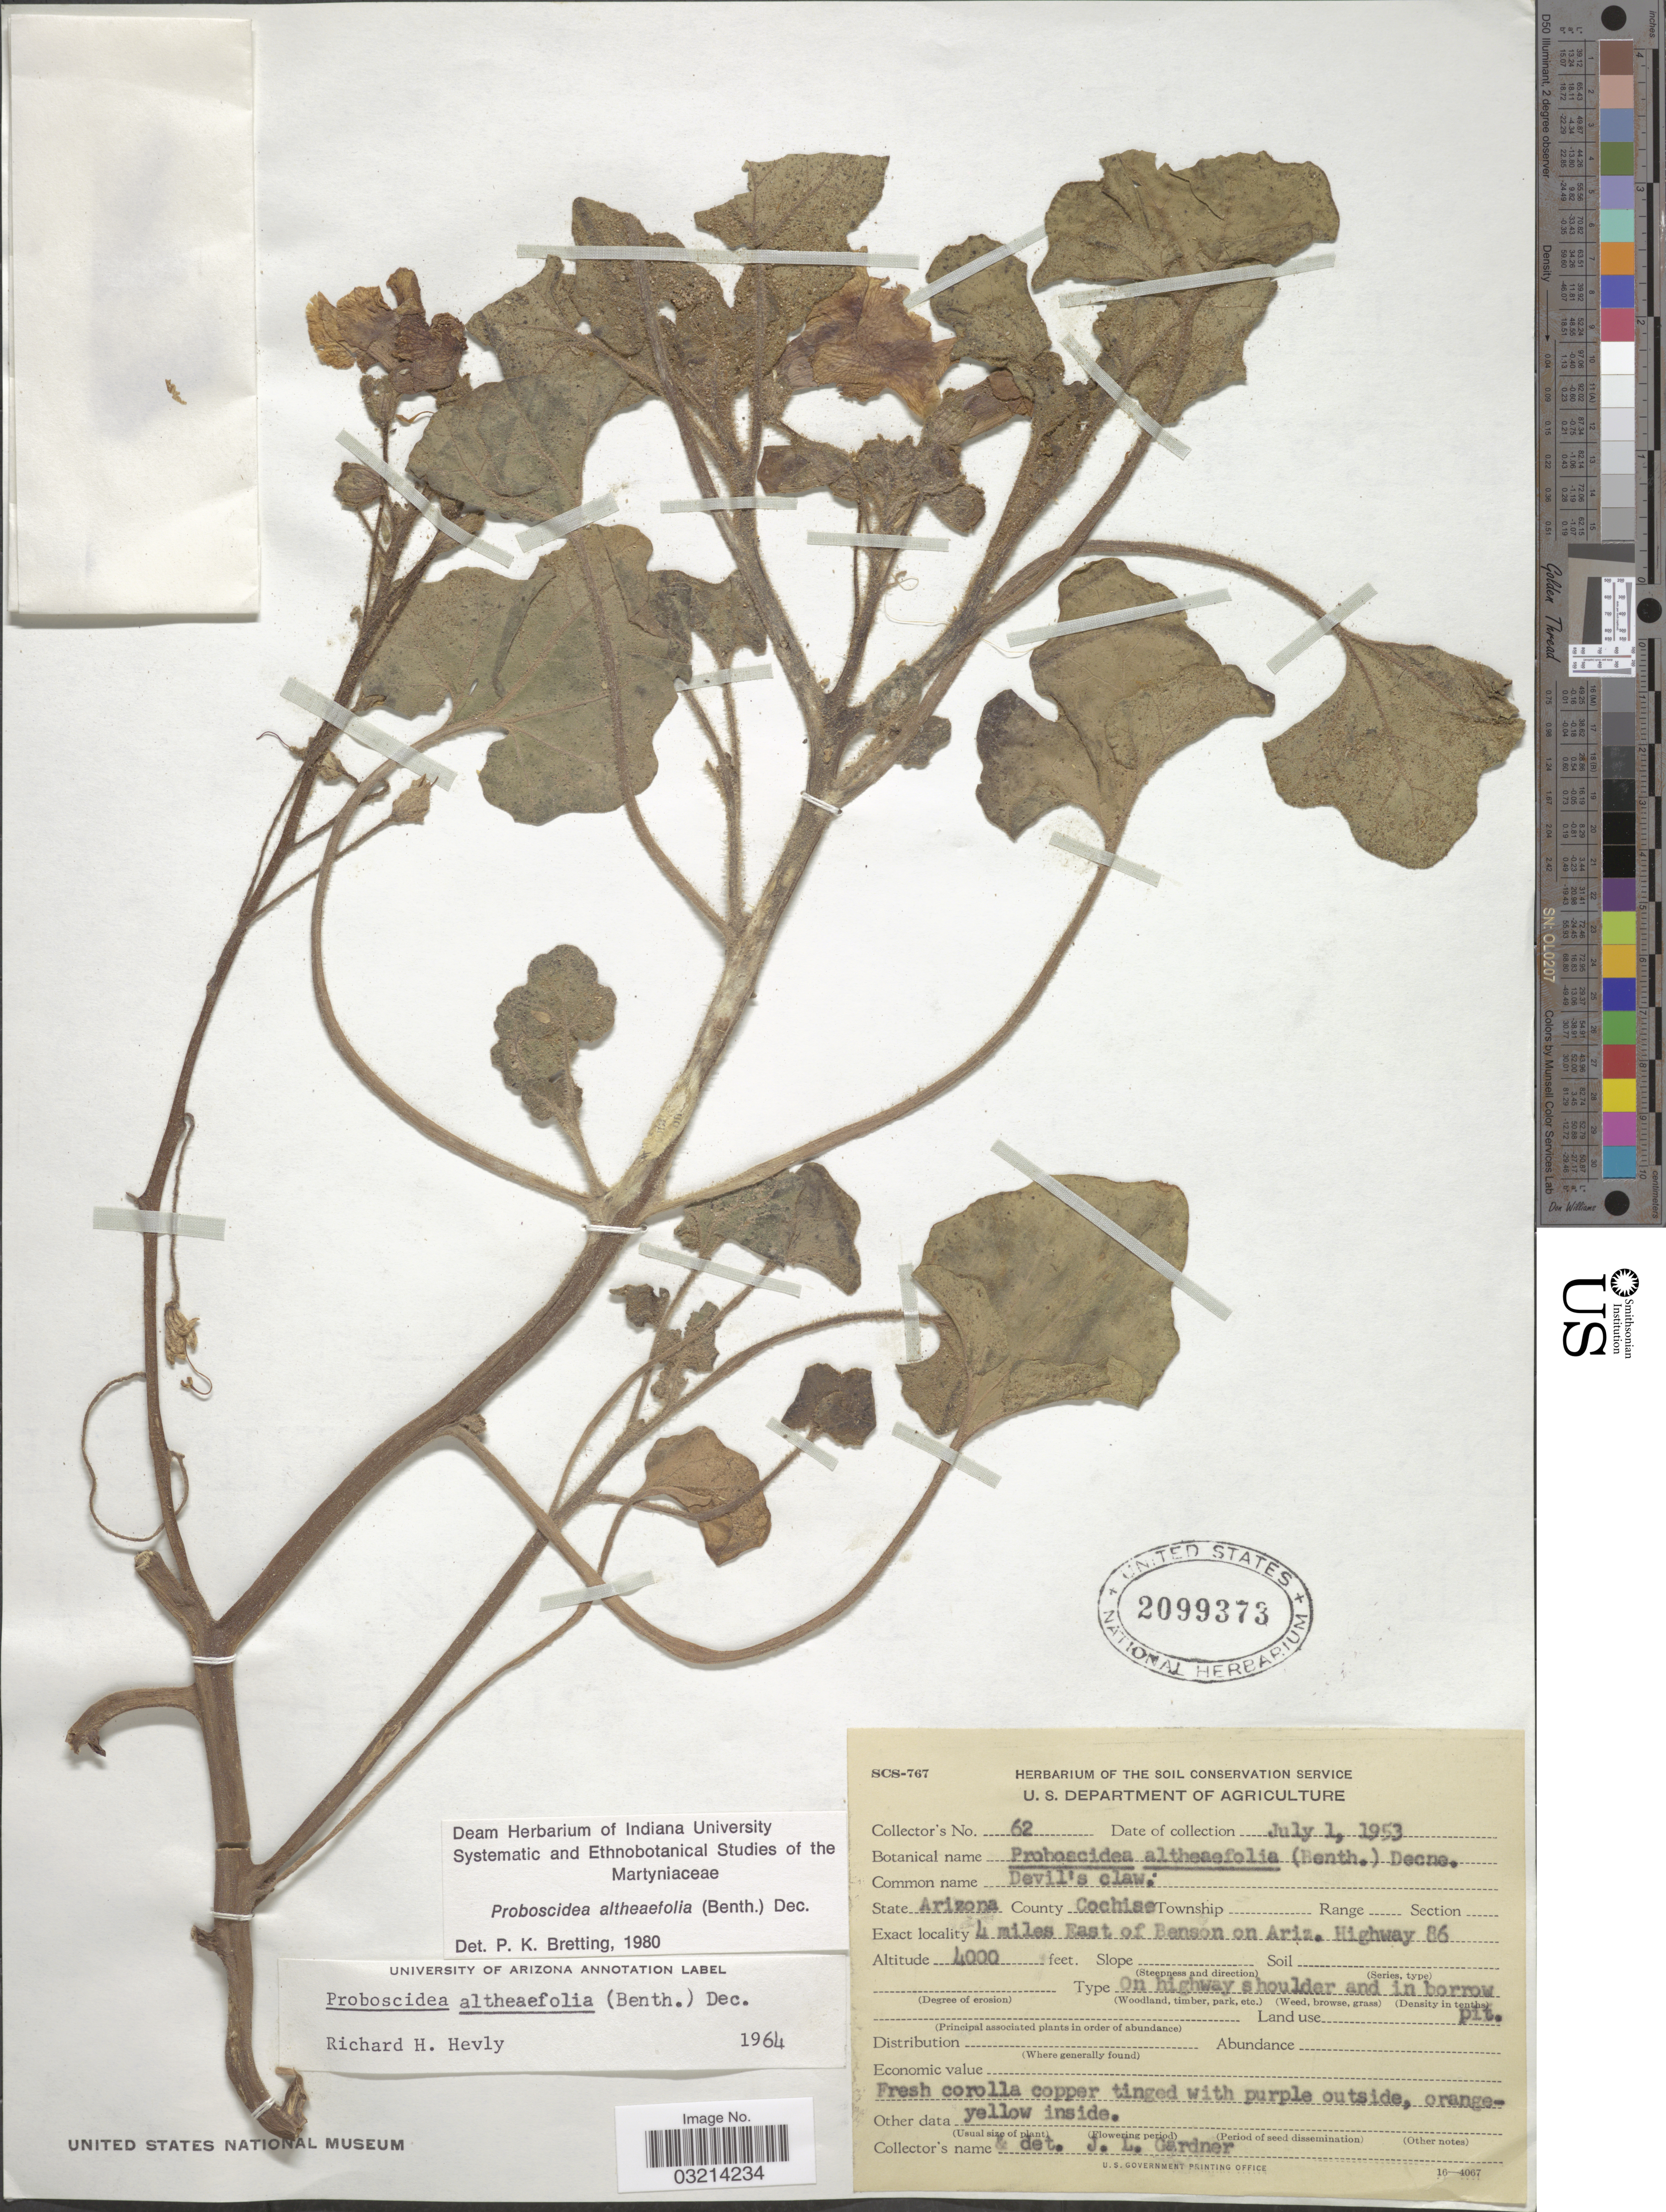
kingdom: Plantae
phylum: Tracheophyta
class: Magnoliopsida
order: Lamiales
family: Martyniaceae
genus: Proboscidea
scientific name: Proboscidea althaeifolia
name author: (Benth.) Decne.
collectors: J. L. Gardner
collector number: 62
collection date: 1953-07-01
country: United States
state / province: Arizona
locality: County Cochise. 4 miles East of Benson on Ariz. Highway 86.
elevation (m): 1219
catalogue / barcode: US 2099373